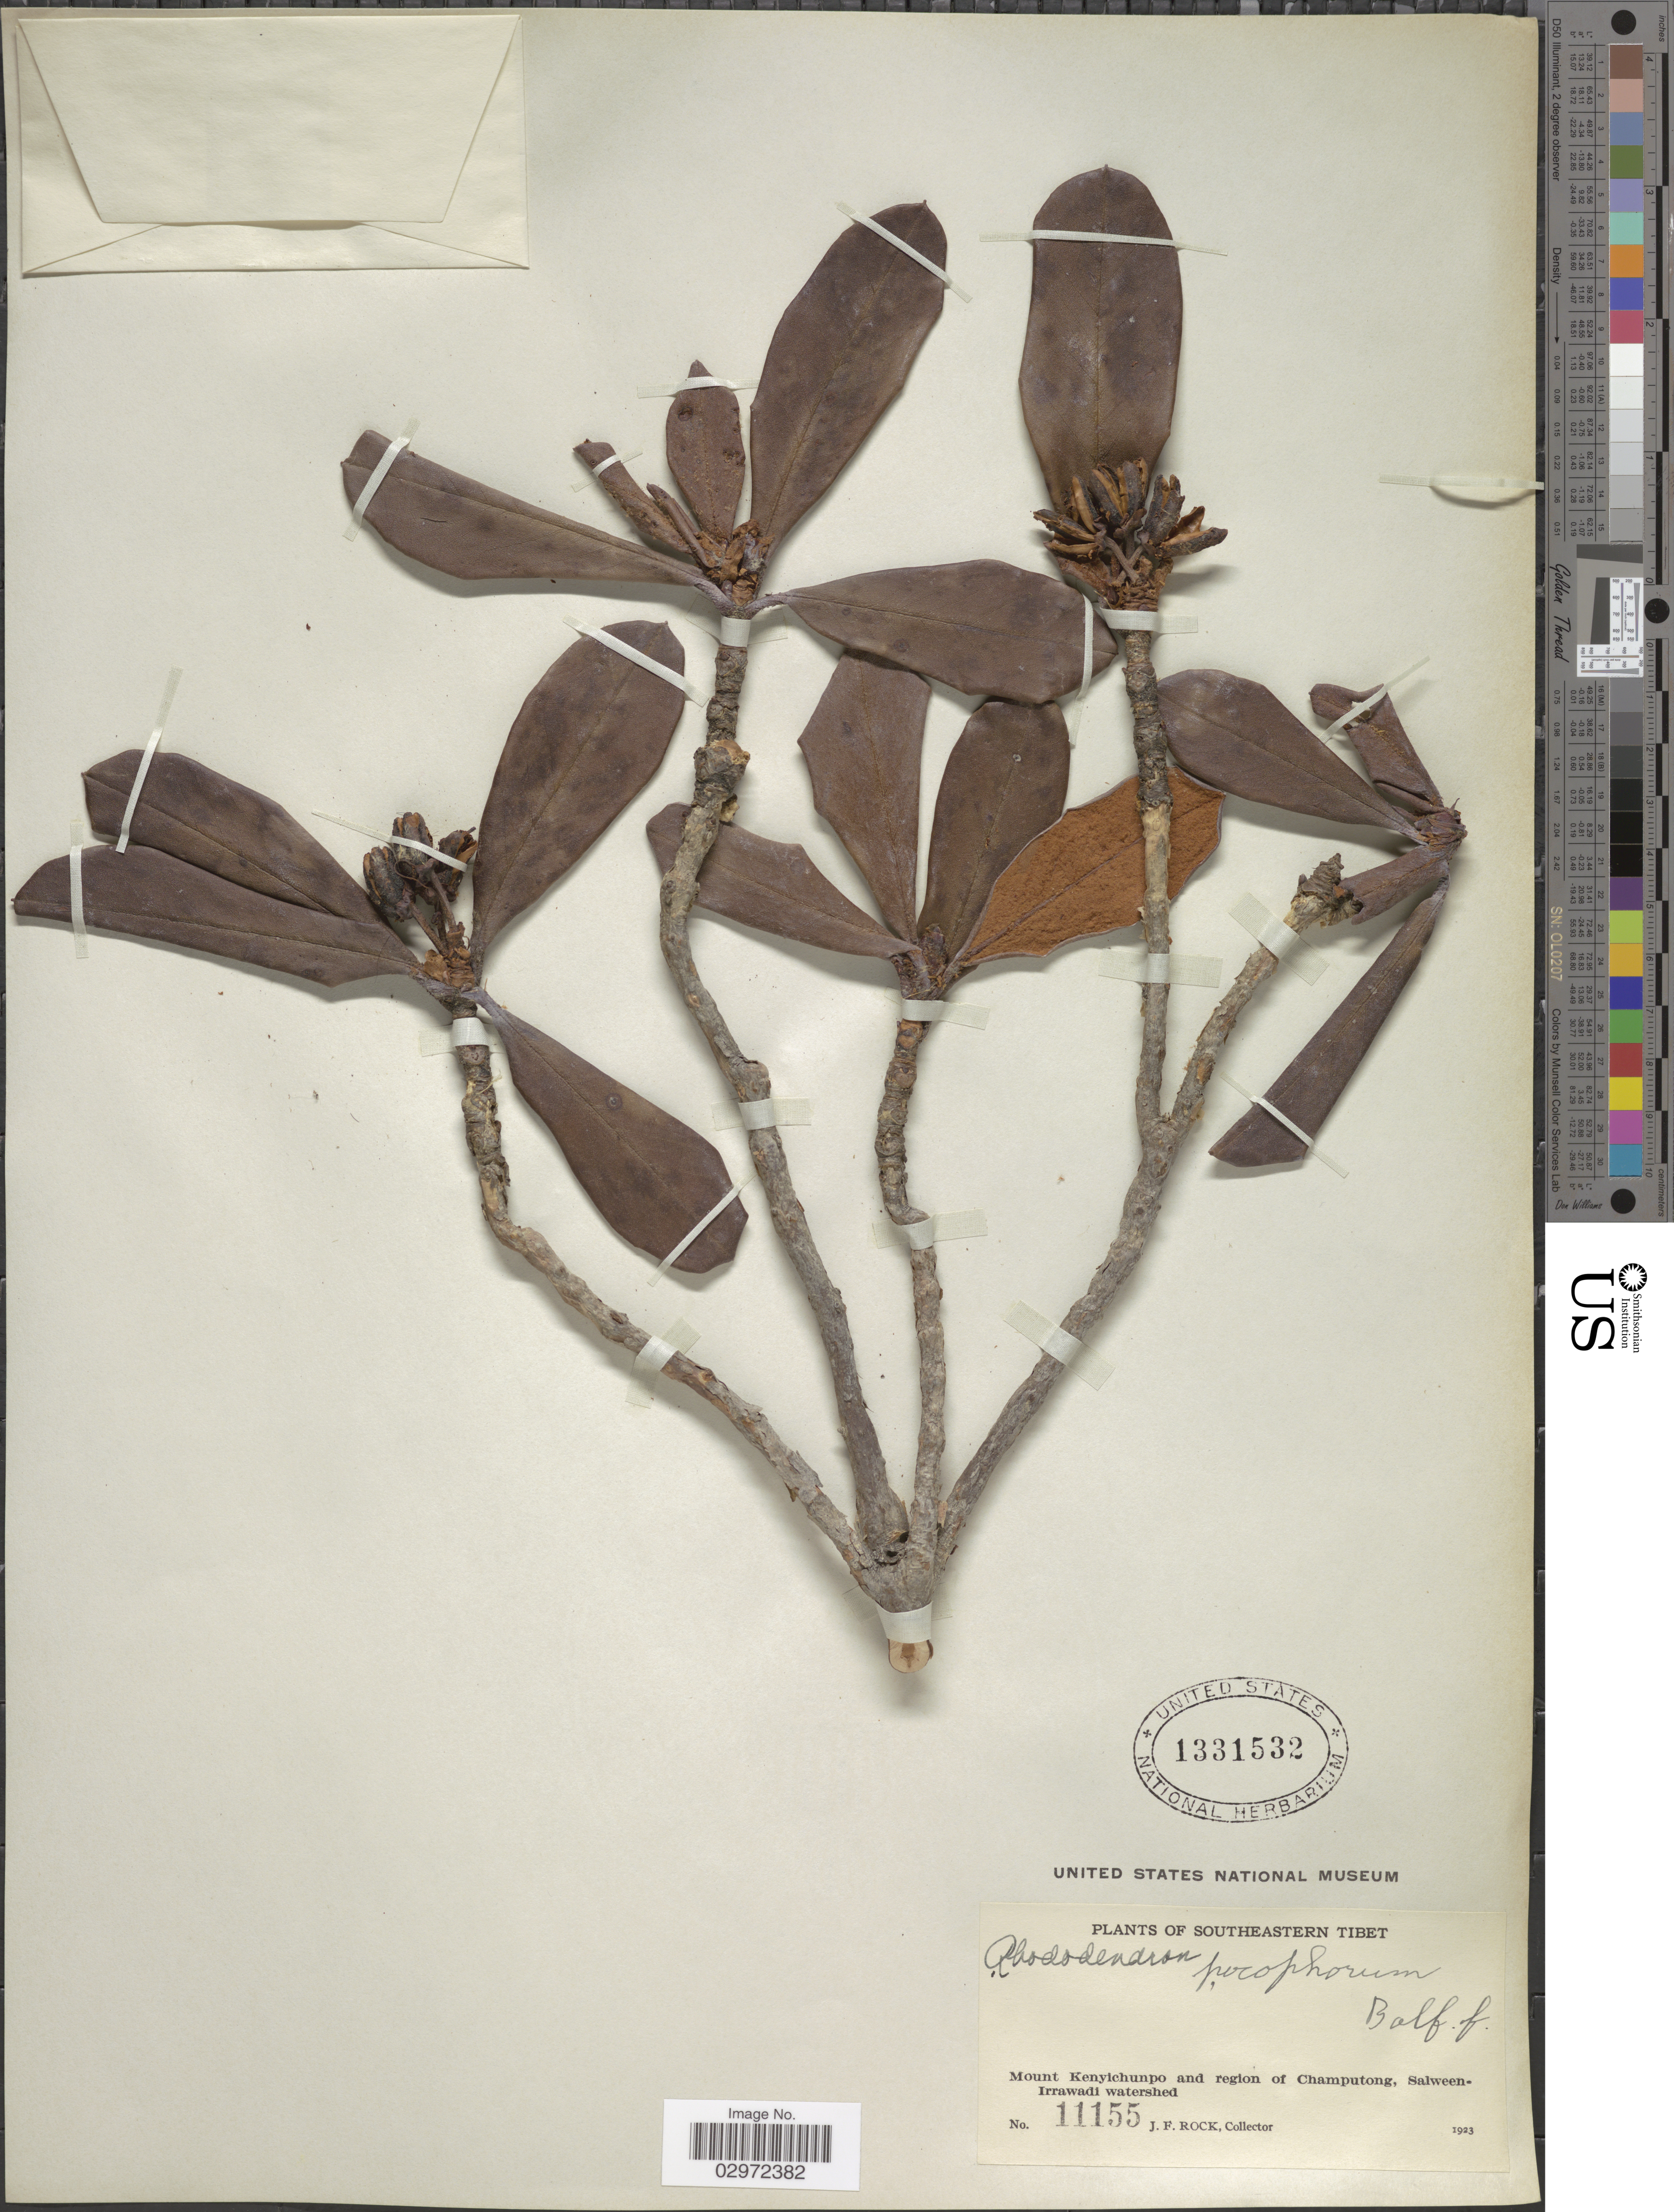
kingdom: Plantae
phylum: Tracheophyta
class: Magnoliopsida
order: Ericales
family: Ericaceae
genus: Rhododendron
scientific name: Rhododendron pocophorum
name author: Balf. f. ex Tagg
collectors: J. Rock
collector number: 11155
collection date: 1923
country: China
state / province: Xizang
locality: Southeastern Tibet, Mount Kenyichunpo and region of Champutong, Salween-Irrawadi watershed.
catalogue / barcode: US 1331532